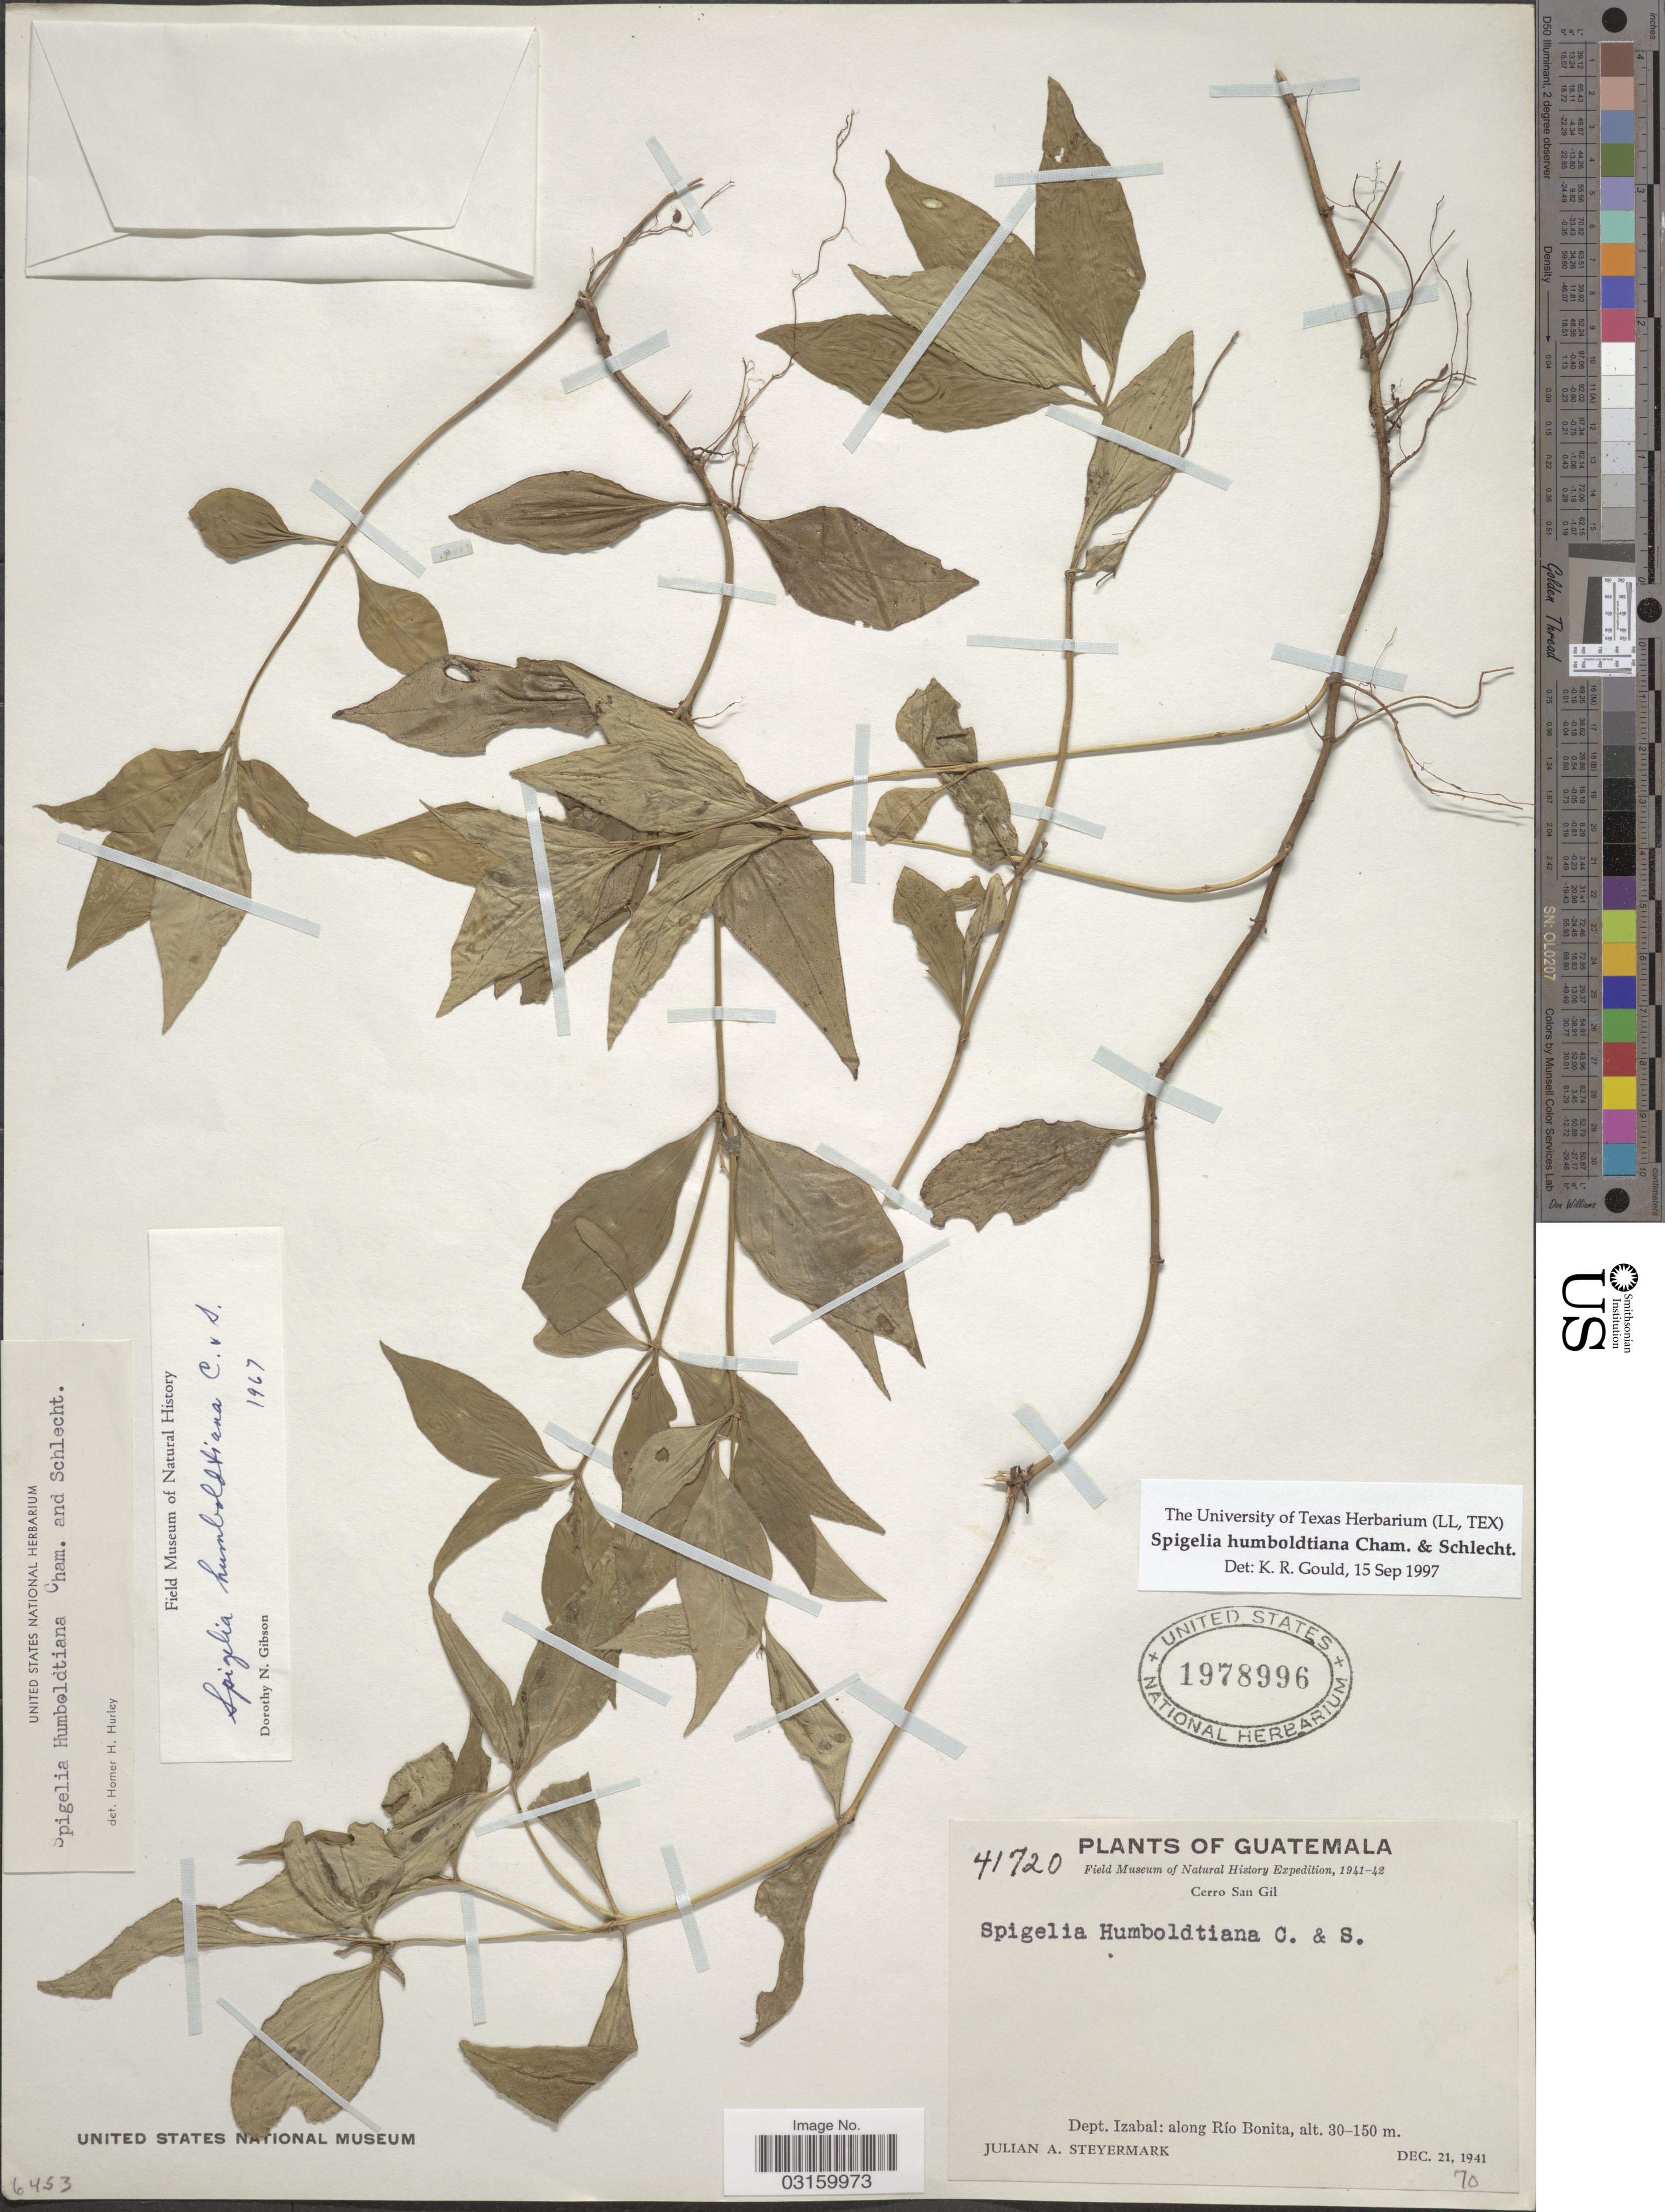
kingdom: Plantae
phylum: Tracheophyta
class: Magnoliopsida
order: Gentianales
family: Loganiaceae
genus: Spigelia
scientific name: Spigelia humboldtiana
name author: Cham. & Schltdl.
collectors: J. Steyermark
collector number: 41720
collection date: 1941-12-21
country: Guatemala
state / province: Izabal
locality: Cerro San Gil, Dept. Izabal: along Río Bonita.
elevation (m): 30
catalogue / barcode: US 1978996